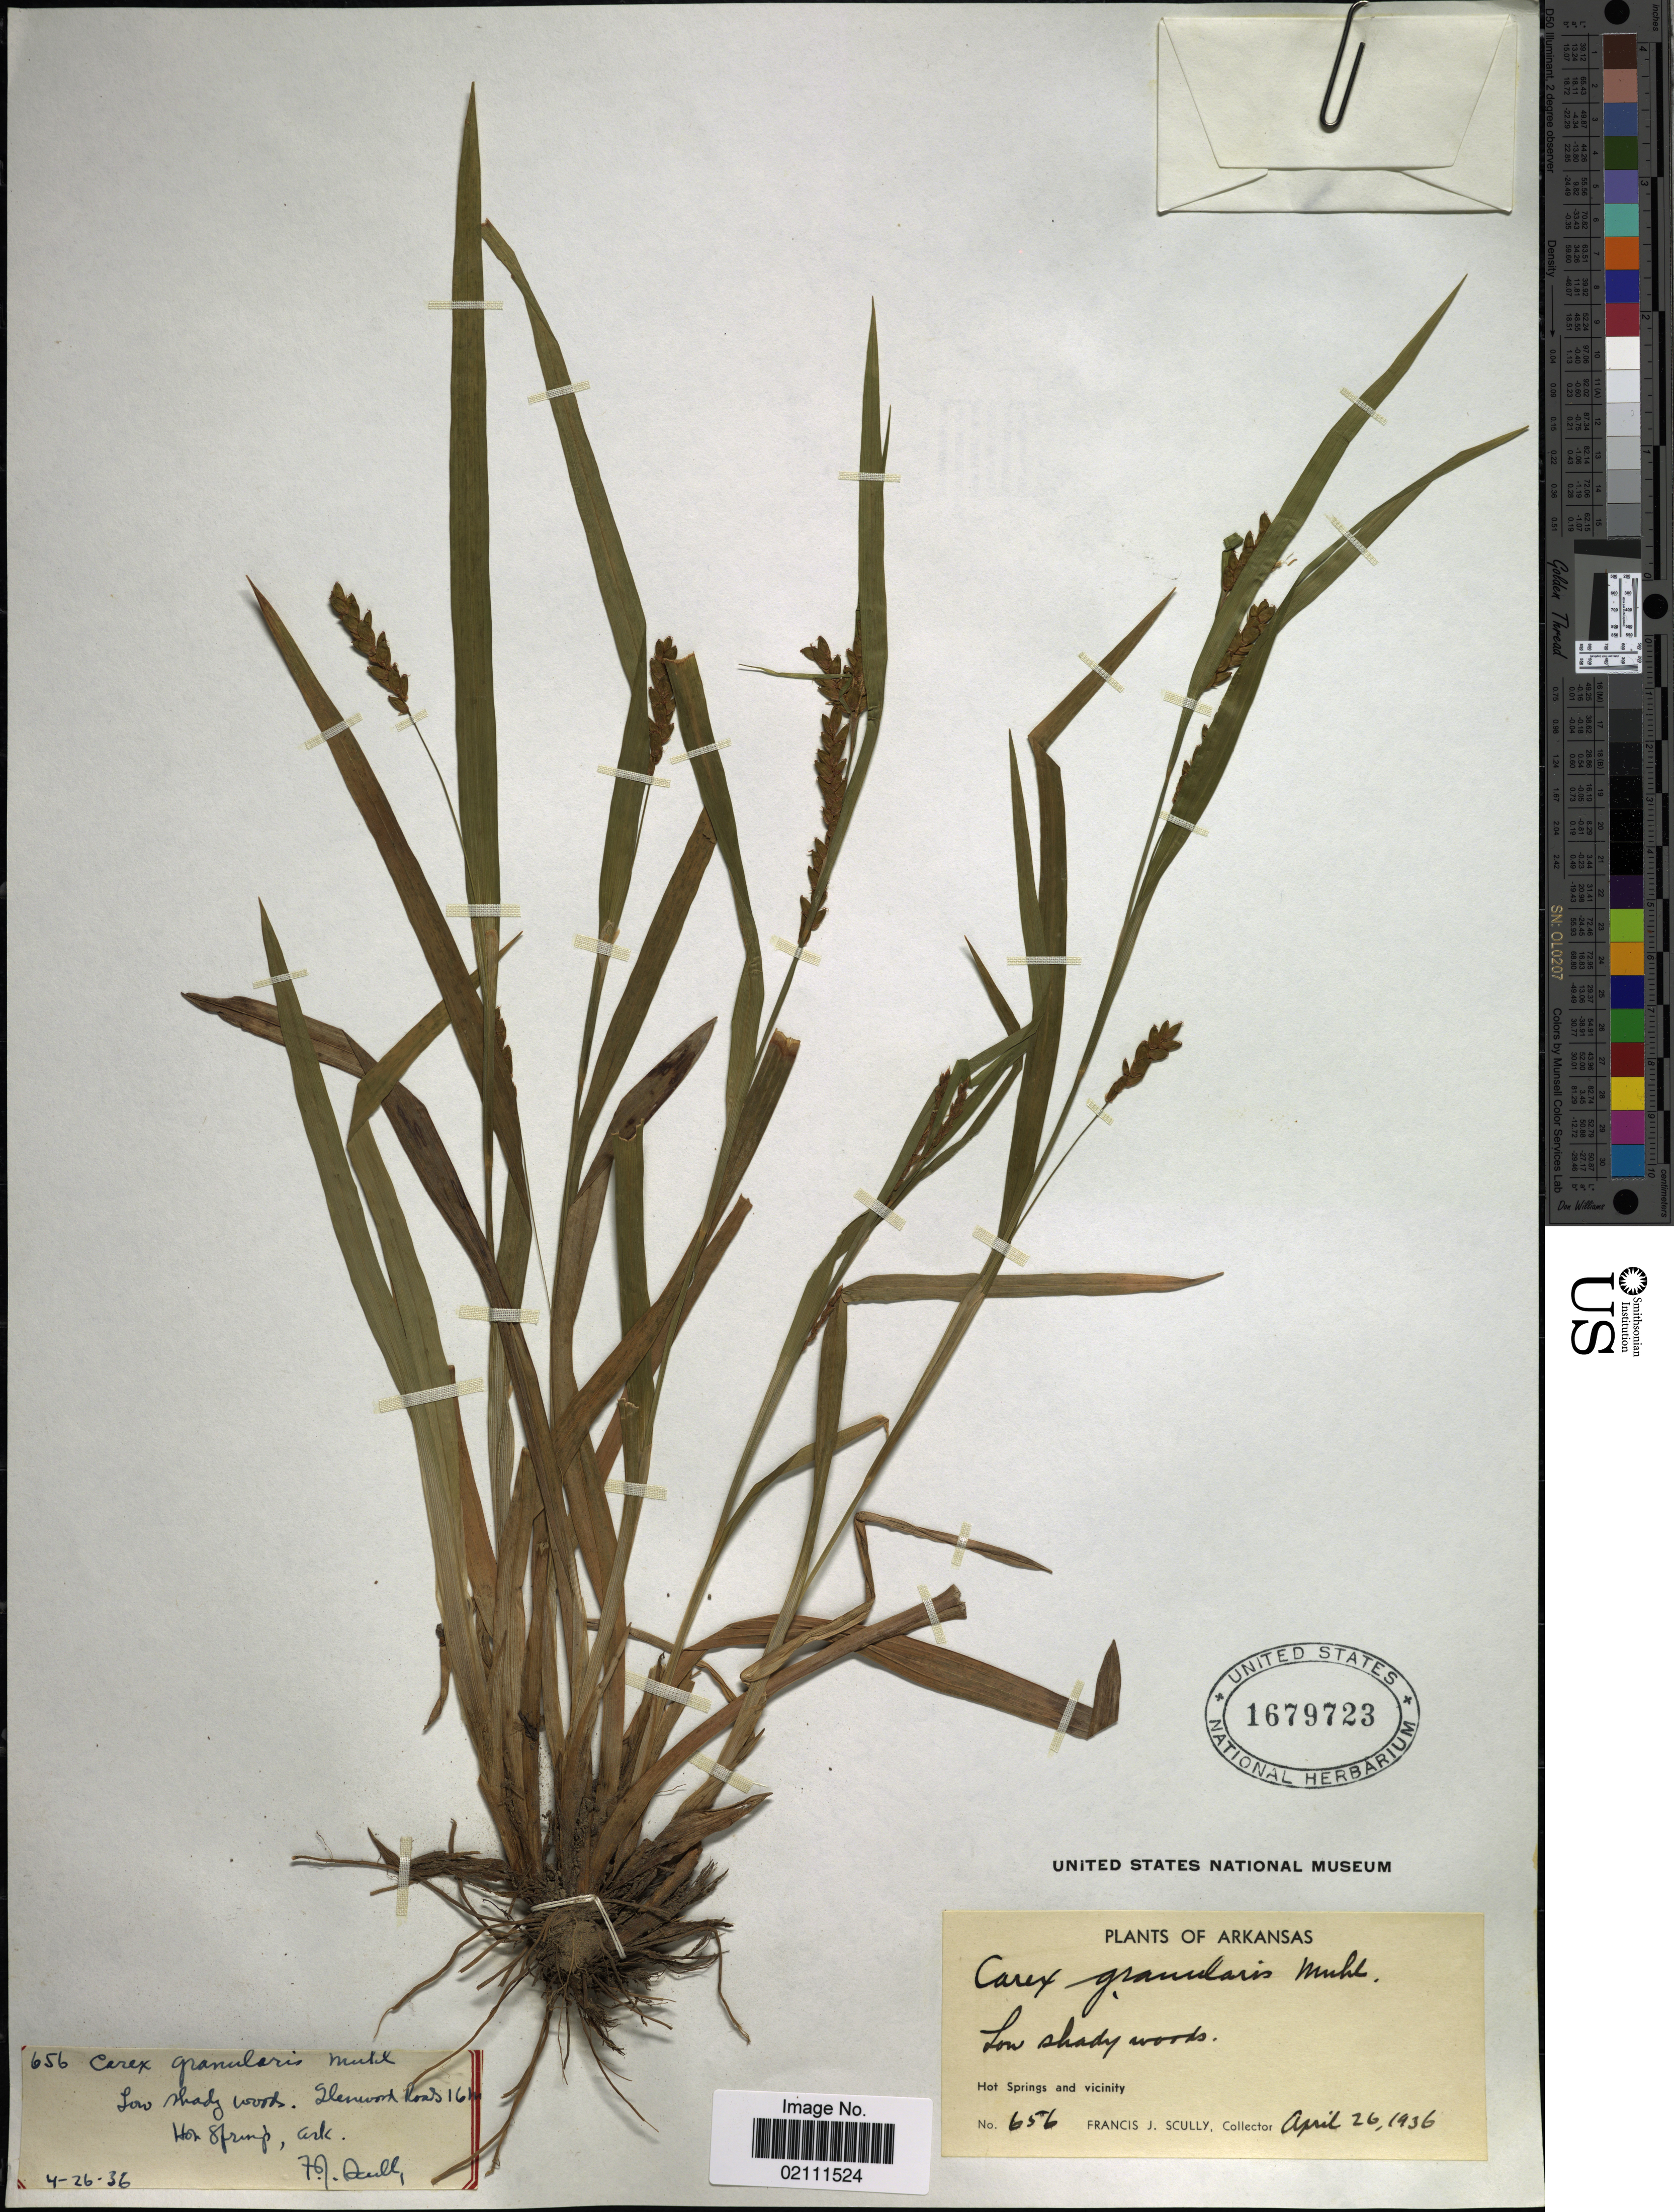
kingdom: Plantae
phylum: Tracheophyta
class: Liliopsida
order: Poales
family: Cyperaceae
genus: Carex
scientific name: Carex granularis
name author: Muhl. ex Willd.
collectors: F. J. Scully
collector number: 656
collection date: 1936-04-26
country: United States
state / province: Arkansas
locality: Low shady woods, Glenwood Road 16km. Hot Springs and vicinity.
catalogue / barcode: US 1679723